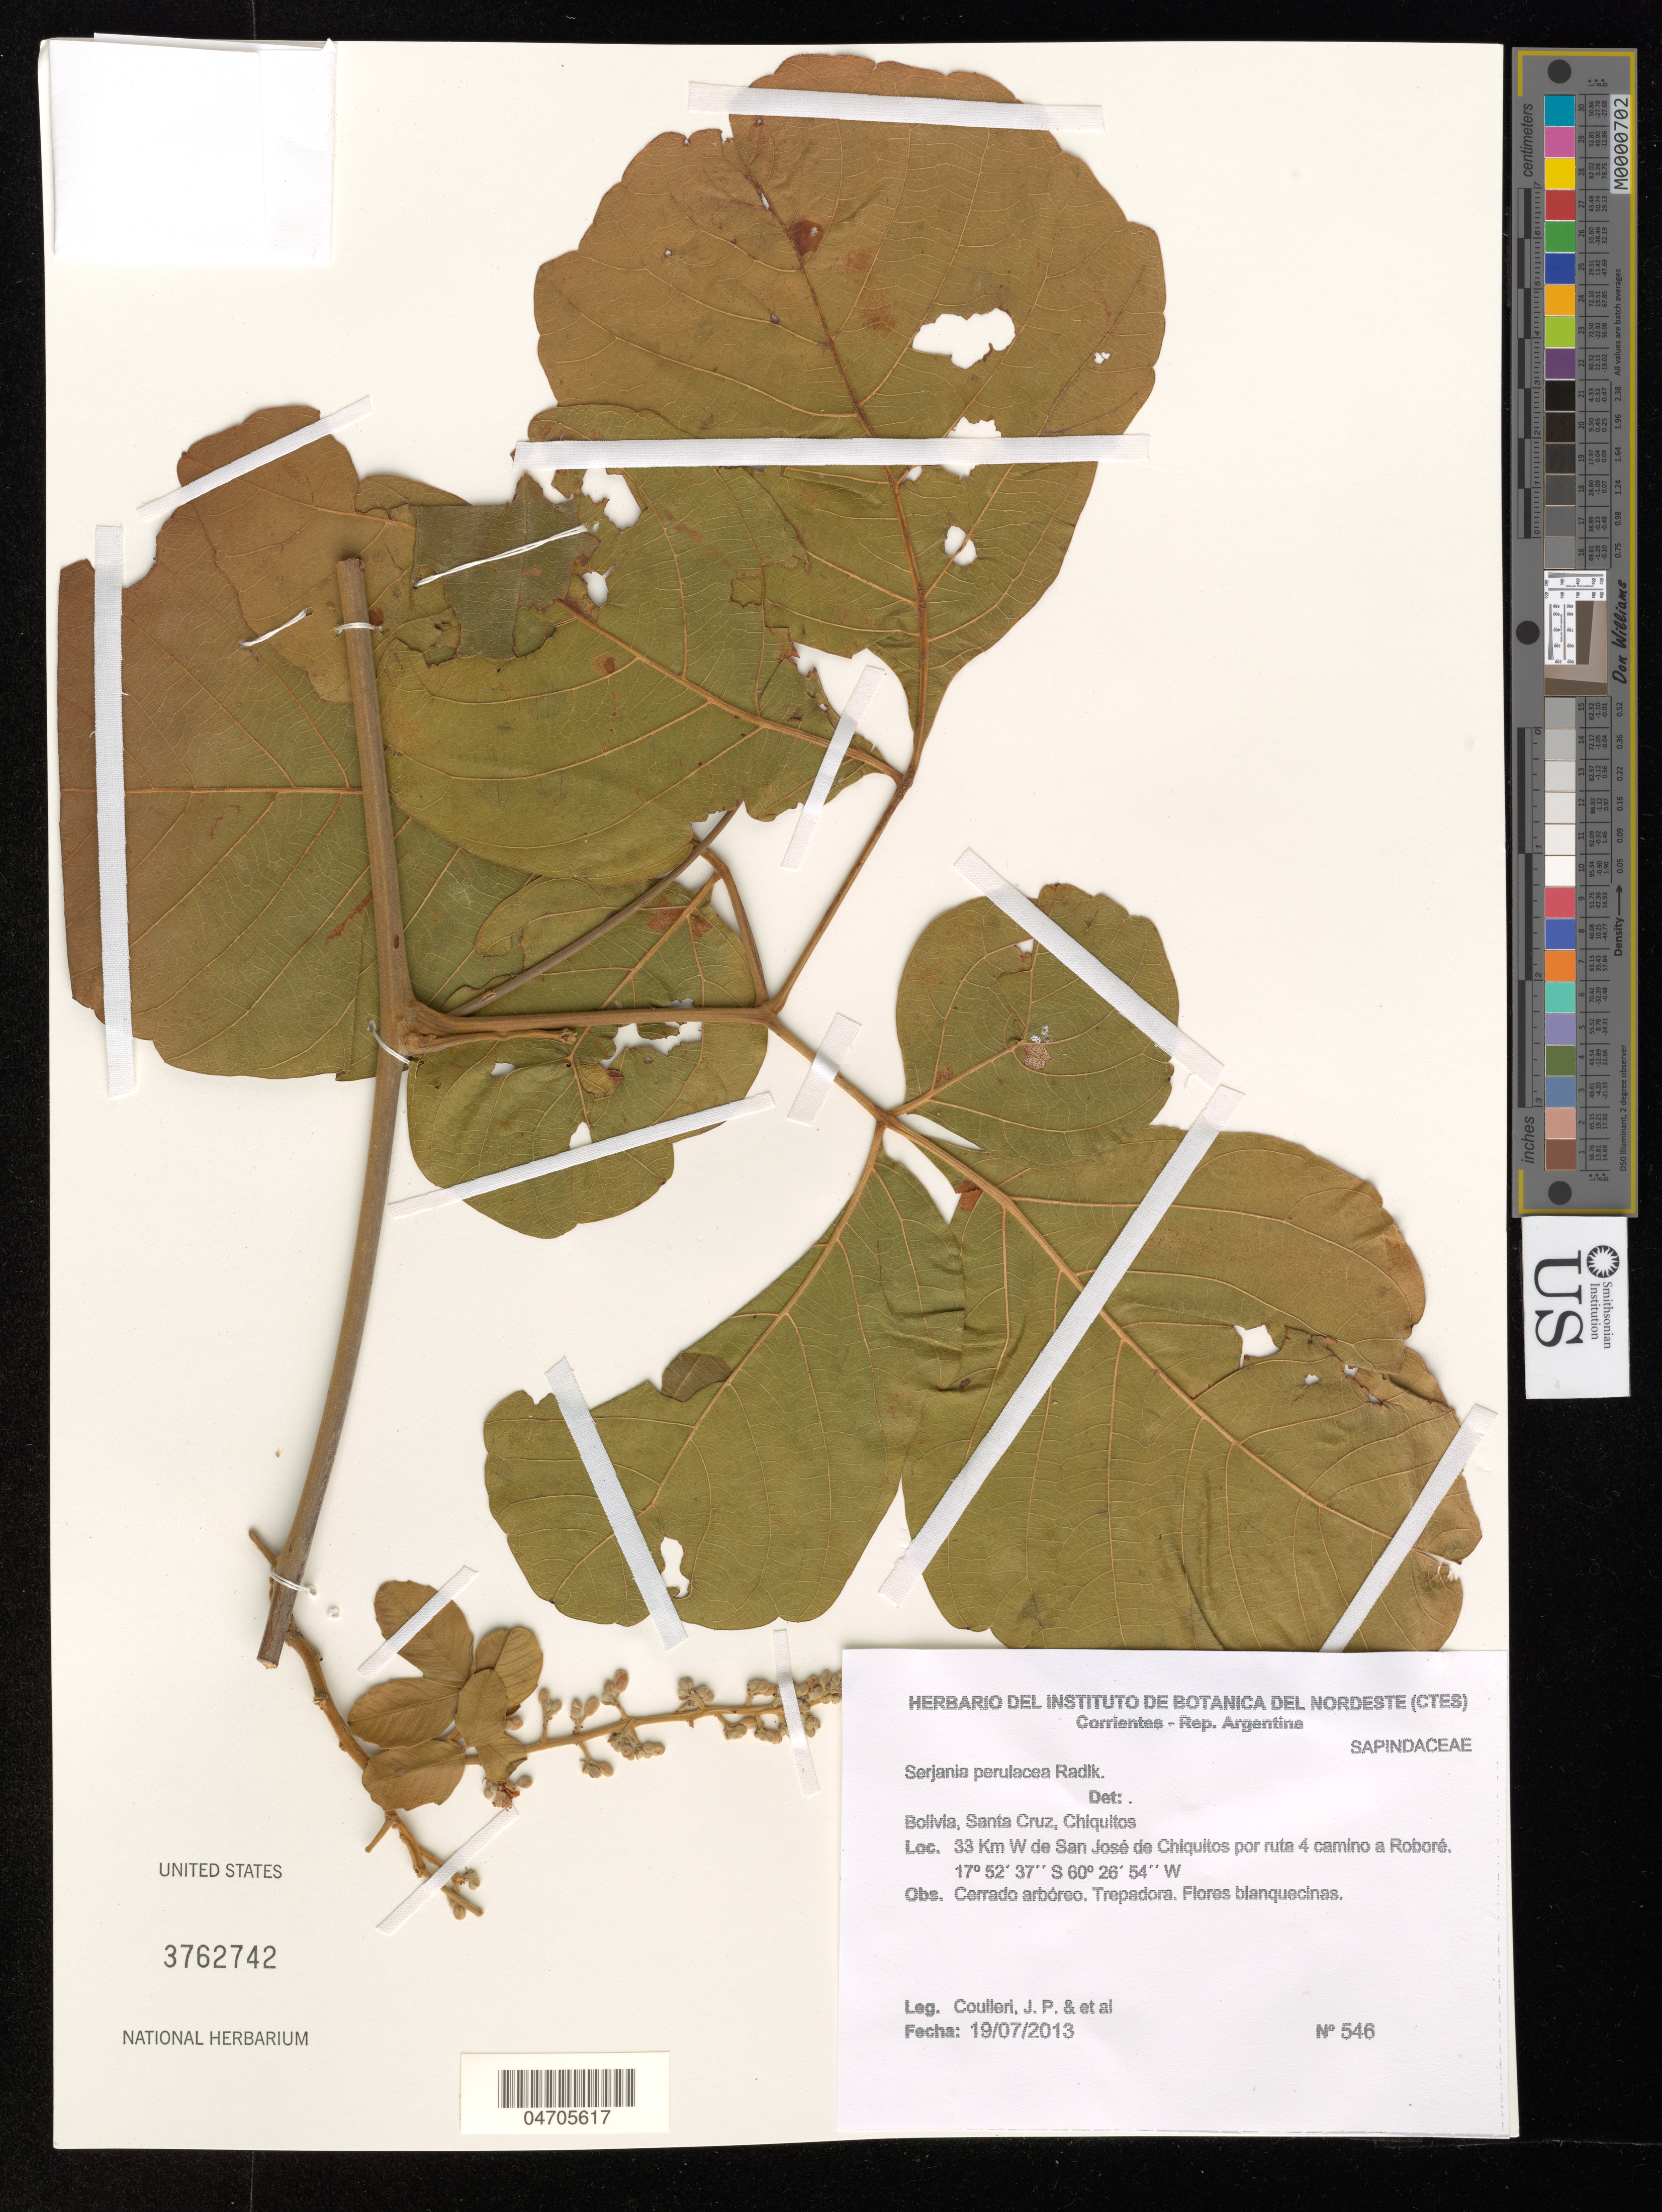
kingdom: Plantae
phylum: Tracheophyta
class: Magnoliopsida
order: Sapindales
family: Sapindaceae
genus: Serjania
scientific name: Serjania perulacea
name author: Radlk.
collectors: J. Coulleri & et al.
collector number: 546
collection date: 2013-07-19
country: Bolivia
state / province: Santa Cruz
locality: Chiquitos. 33 Km W de San José de Chiquitos por ruta 4 camino a Roboré.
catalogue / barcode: US 3762742